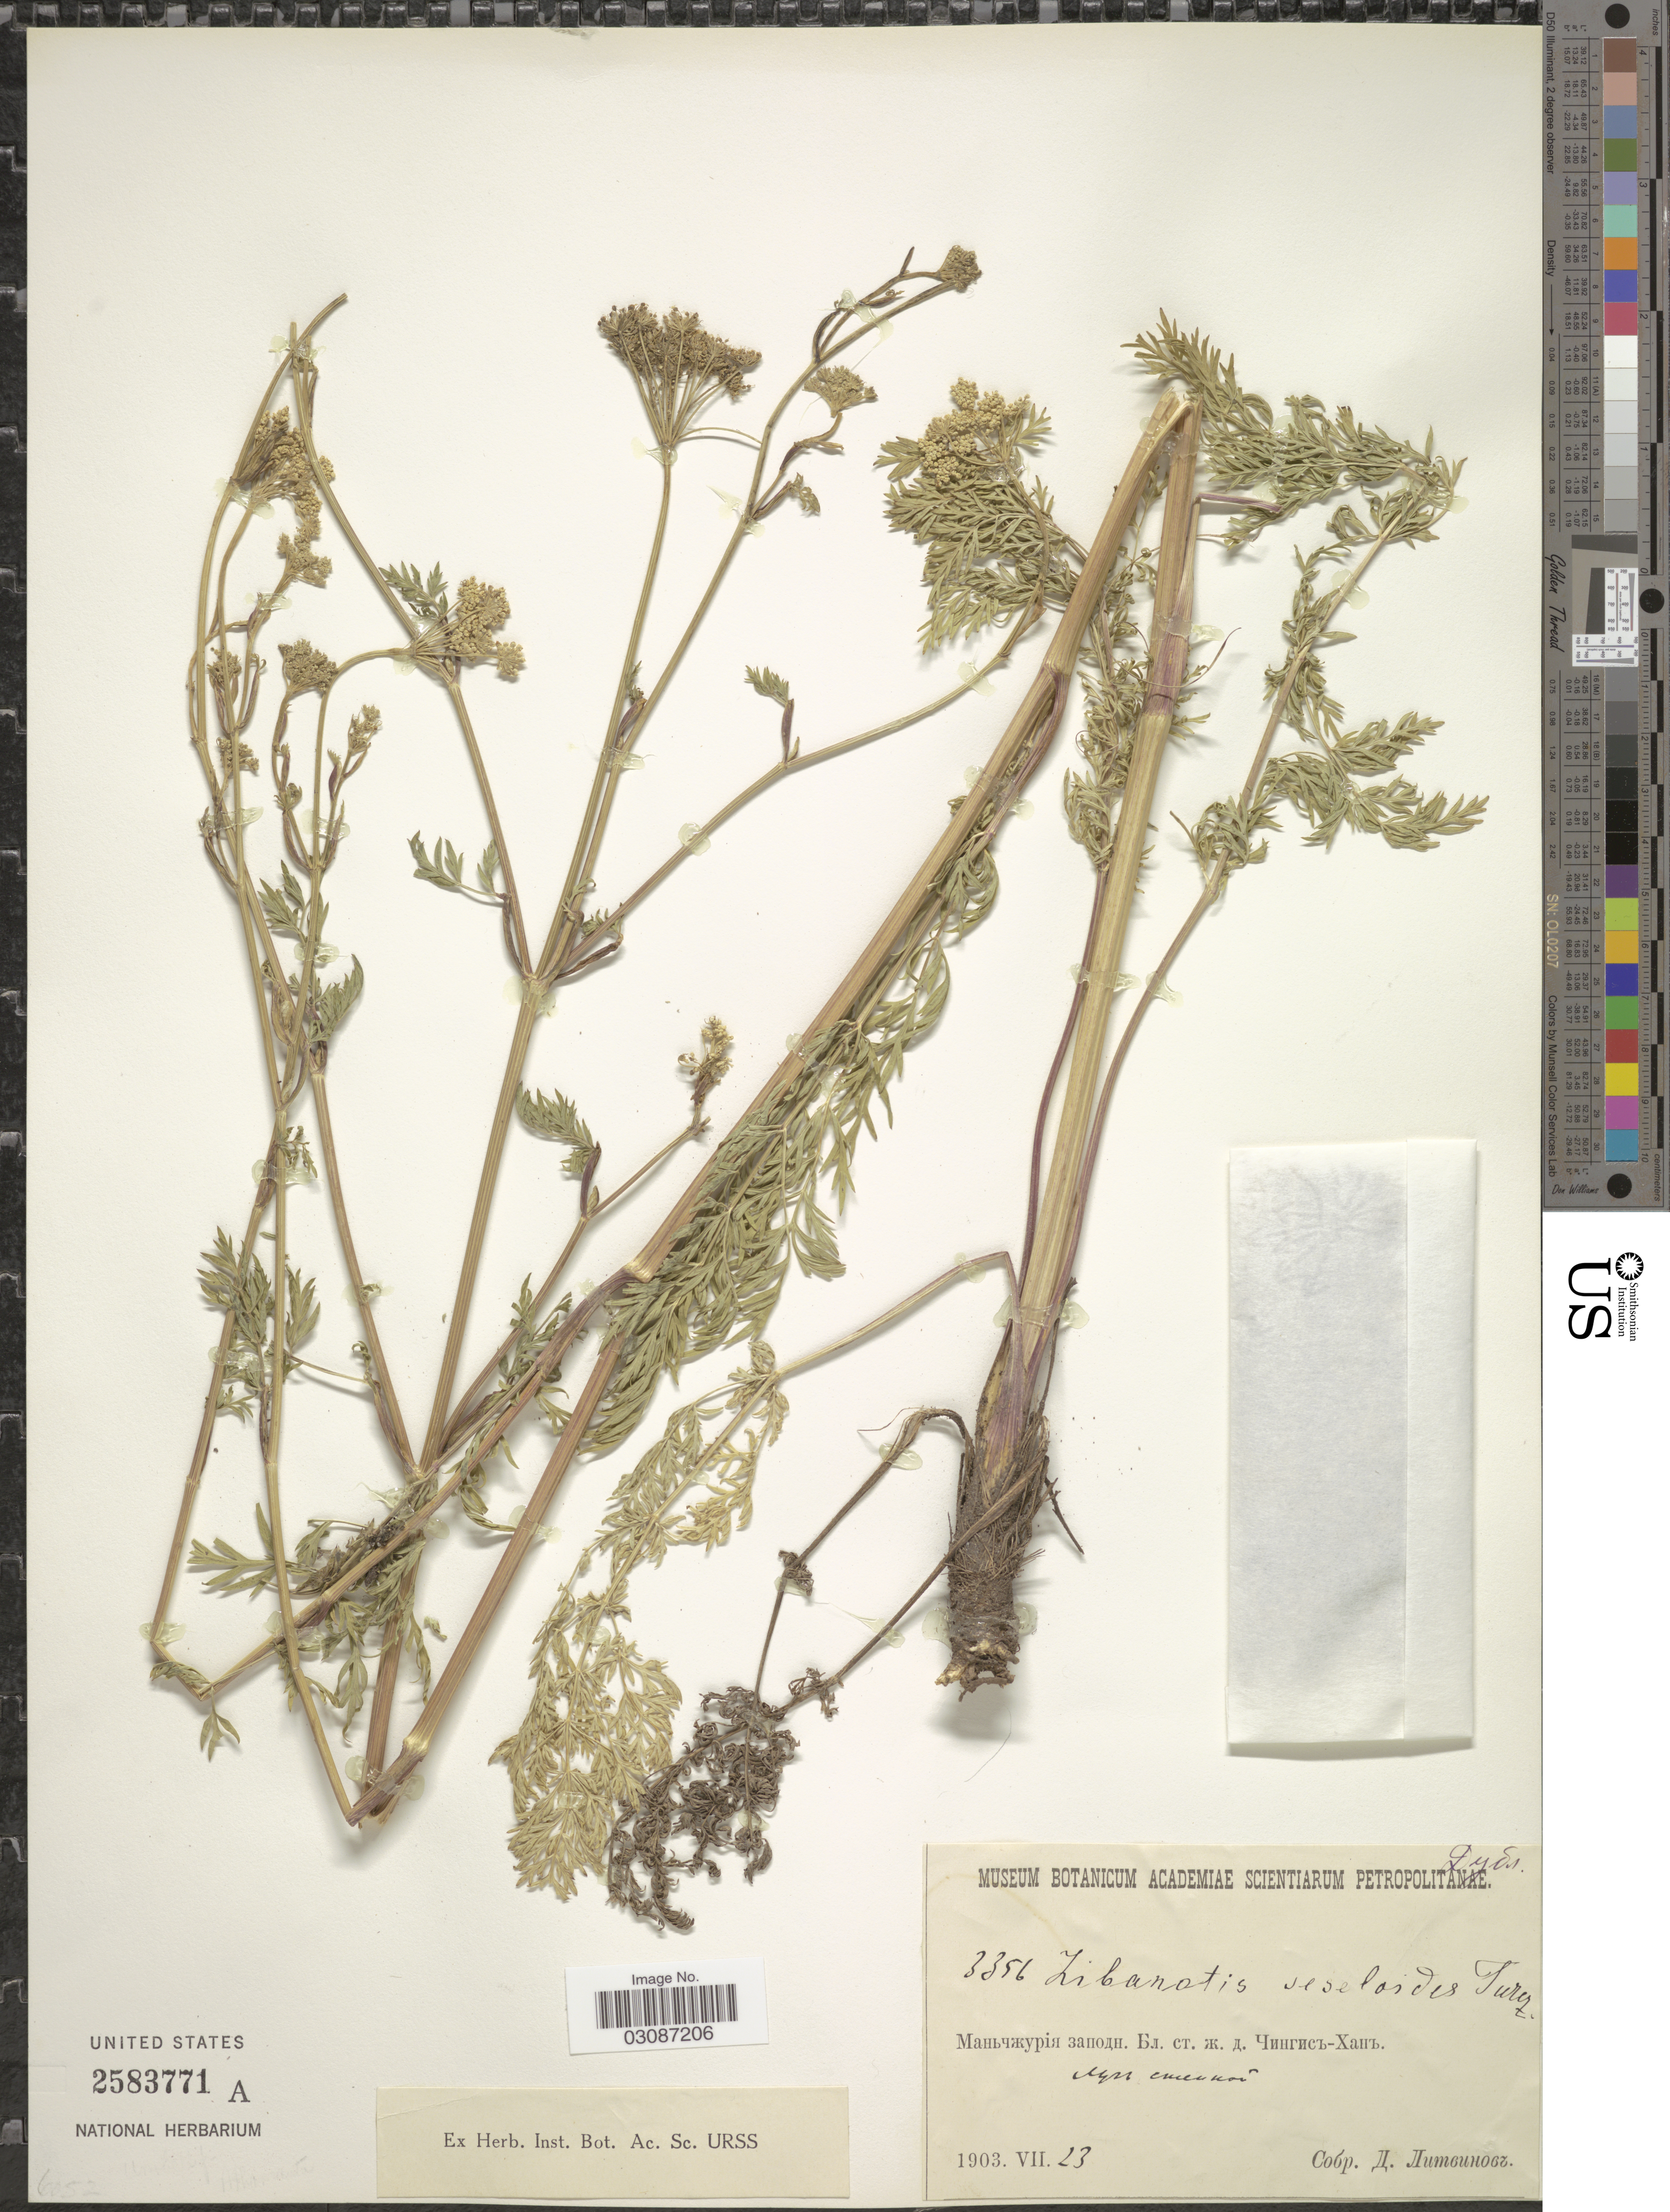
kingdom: Plantae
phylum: Tracheophyta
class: Magnoliopsida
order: Apiales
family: Apiaceae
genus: Libanotis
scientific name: Libanotis seseloides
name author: (Fisch. & C.A. Mey. ex Turcz.) Turcz.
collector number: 3356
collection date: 1903-07-23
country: U.S.S.R.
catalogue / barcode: US 2583771A